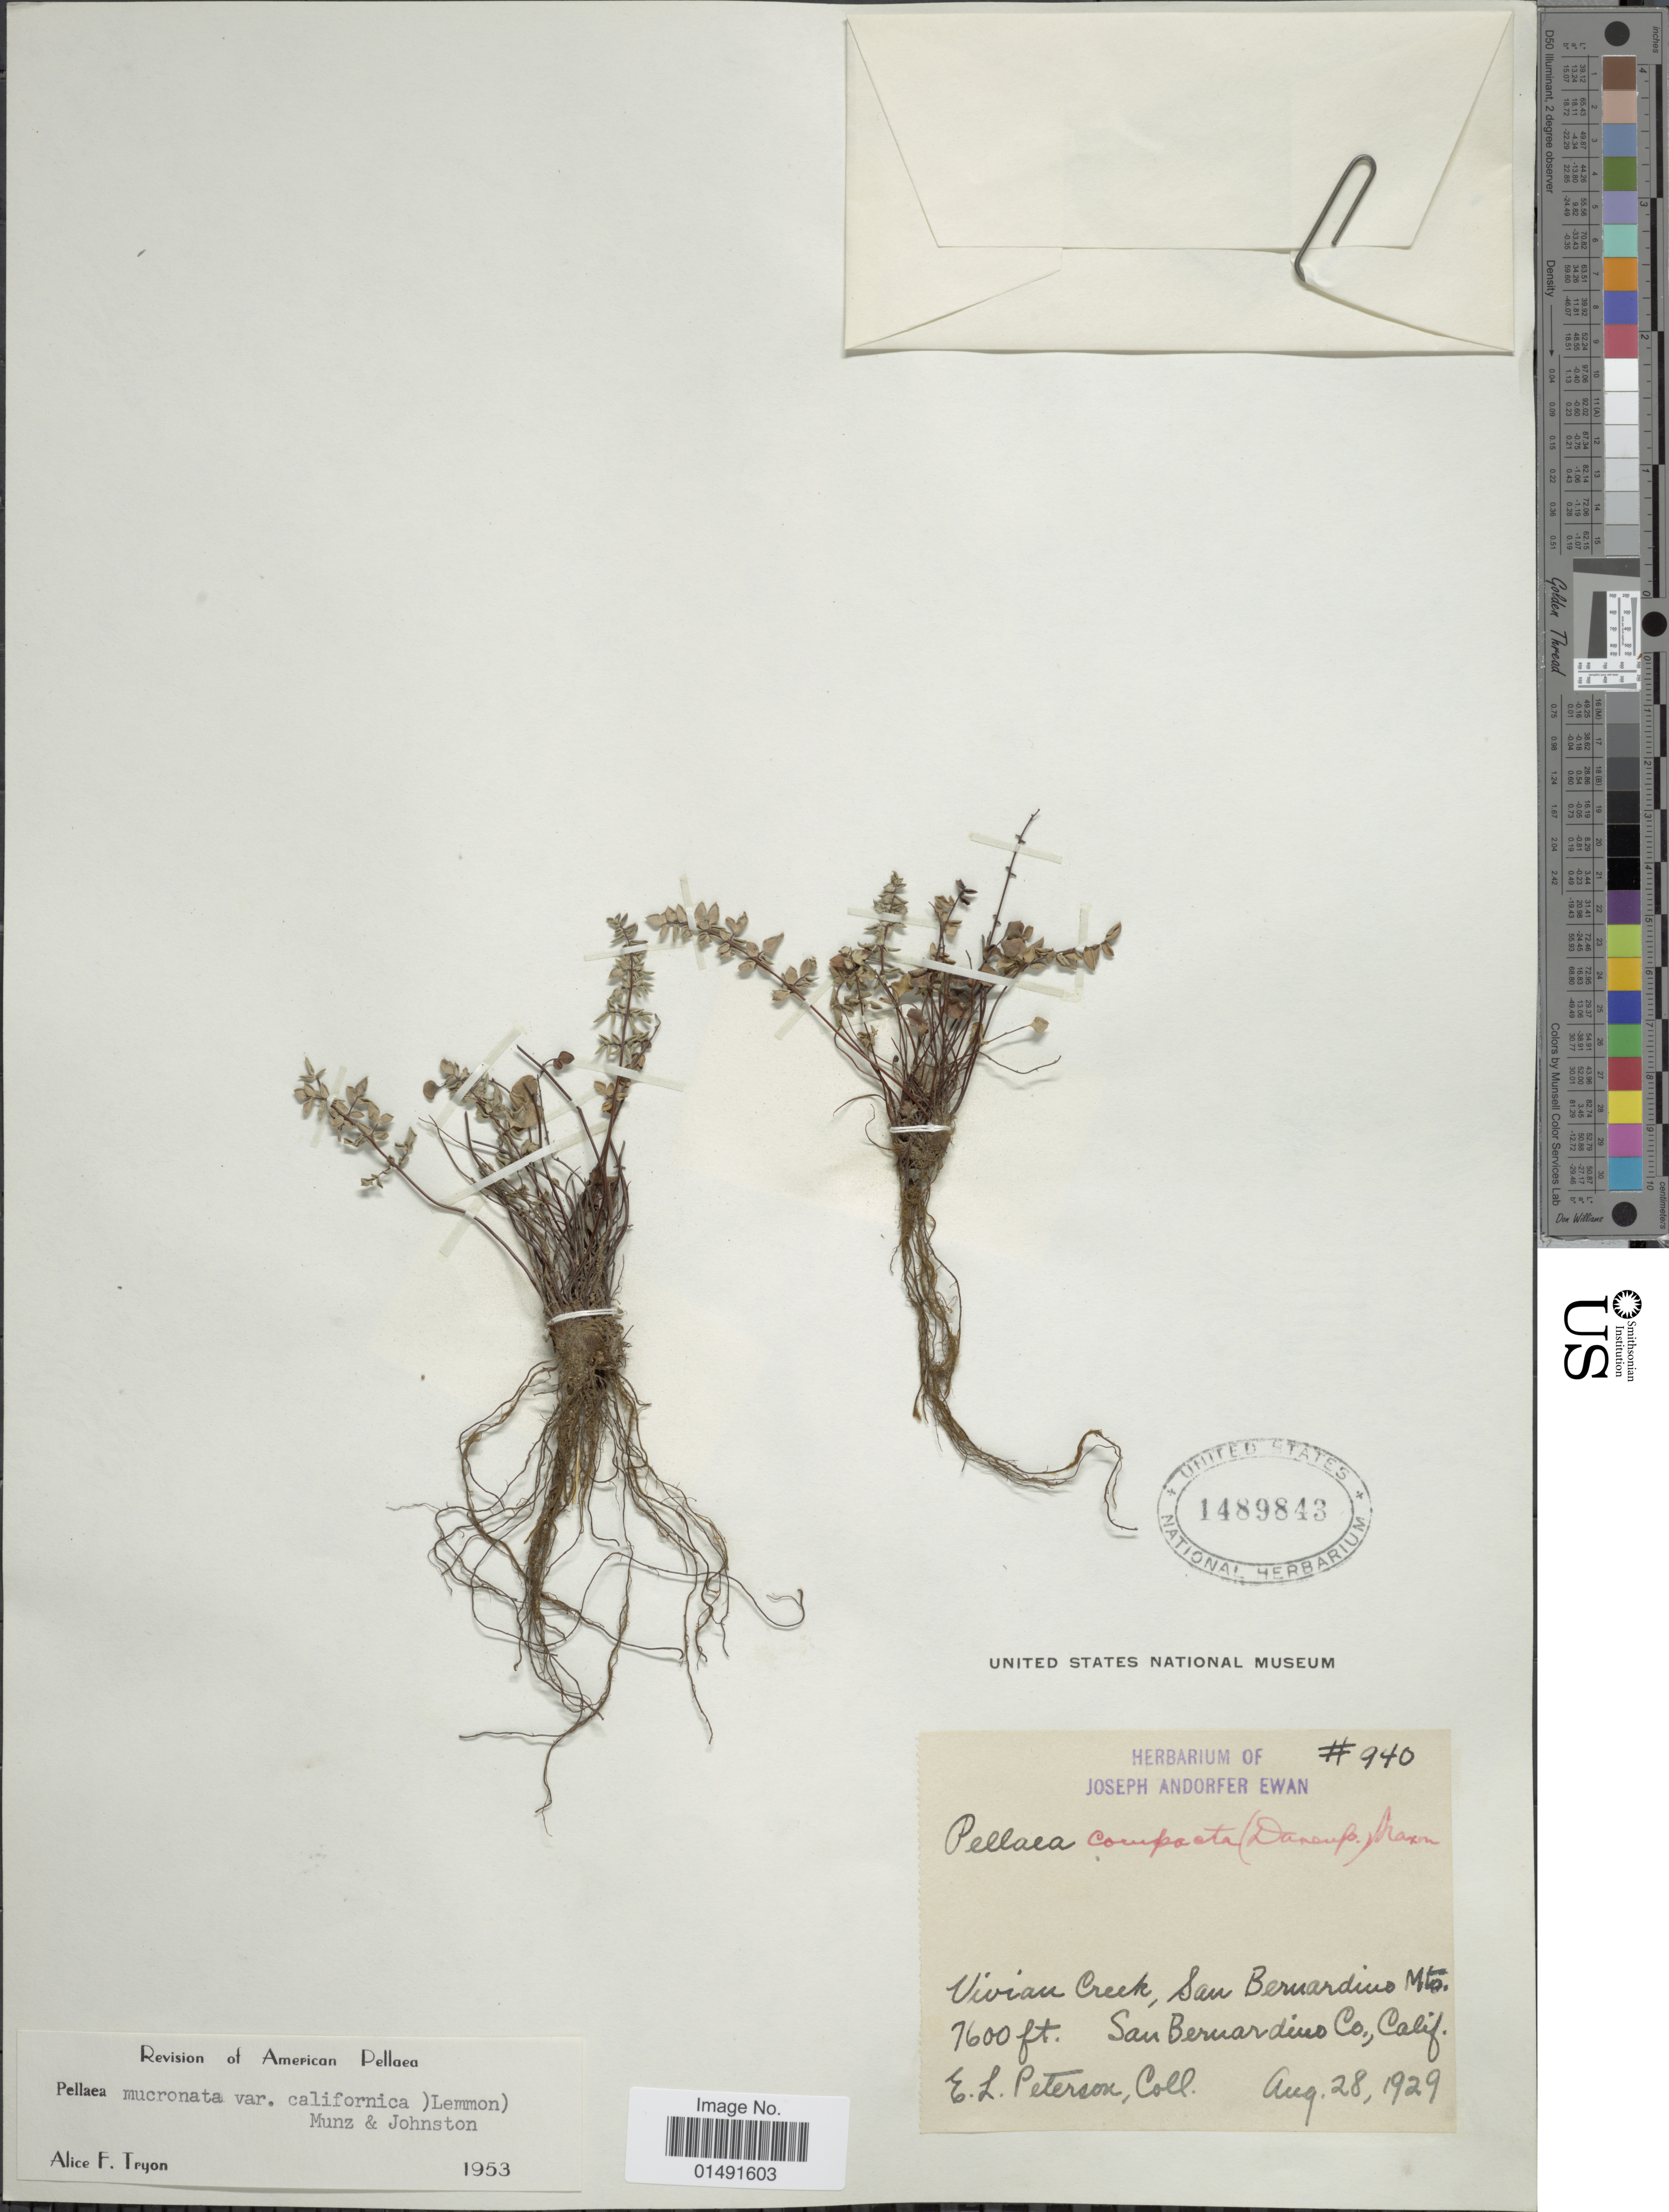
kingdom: Plantae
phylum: Tracheophyta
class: Polypodiopsida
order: Polypodiales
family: Pteridaceae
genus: Pellaea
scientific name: Pellaea mucronata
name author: (D.C. Eaton) D.C. Eaton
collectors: E. Peterson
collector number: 940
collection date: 1929-08-28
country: United States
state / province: California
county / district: San Bernardino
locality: Vivian Creek, San Bernardino Mts, San Bernardino Co.,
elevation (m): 2316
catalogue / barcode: US 1489843